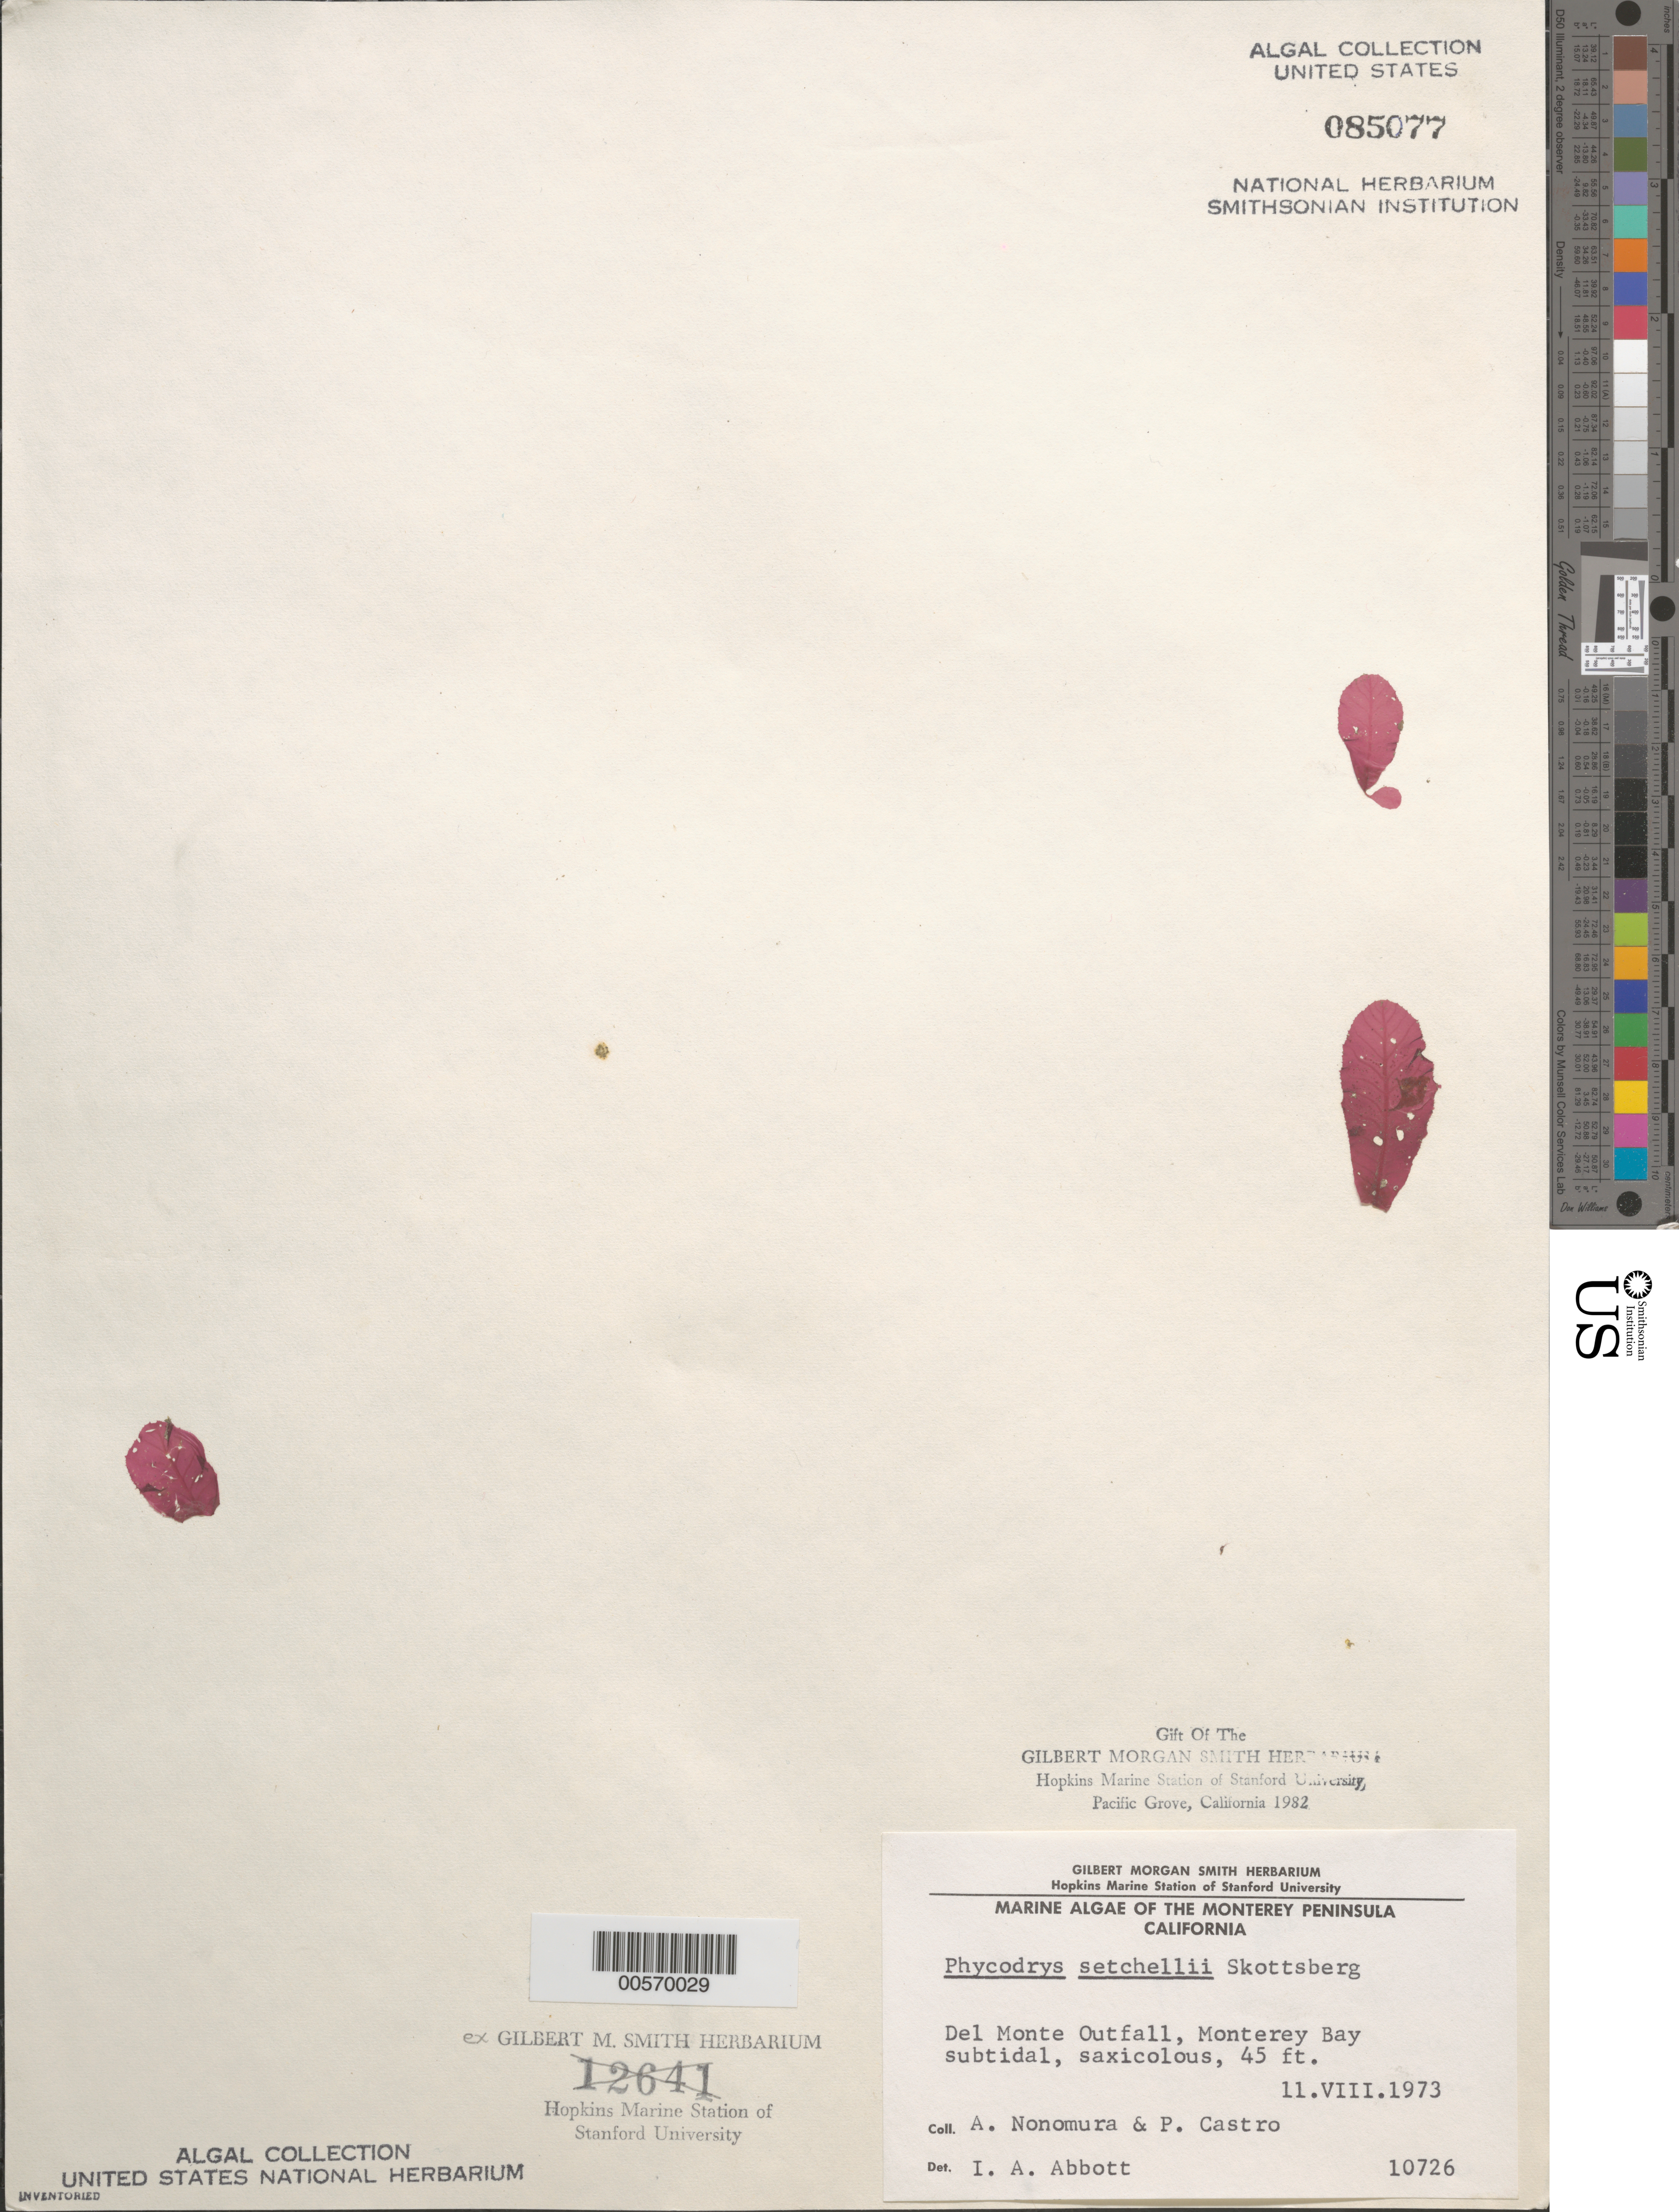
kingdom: Plantae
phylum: Rhodophyta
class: Florideophyceae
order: Ceramiales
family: Delesseriaceae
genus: Phycodrys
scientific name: Phycodrys setchellii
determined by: Abbott, Isabella A.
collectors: A. Nonomura & P. Castro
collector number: IAA 10726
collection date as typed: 11 Aug 1973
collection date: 1973-08-11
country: United States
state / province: California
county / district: Monterey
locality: Del Monte outfall, Monterey Bay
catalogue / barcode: US 85077